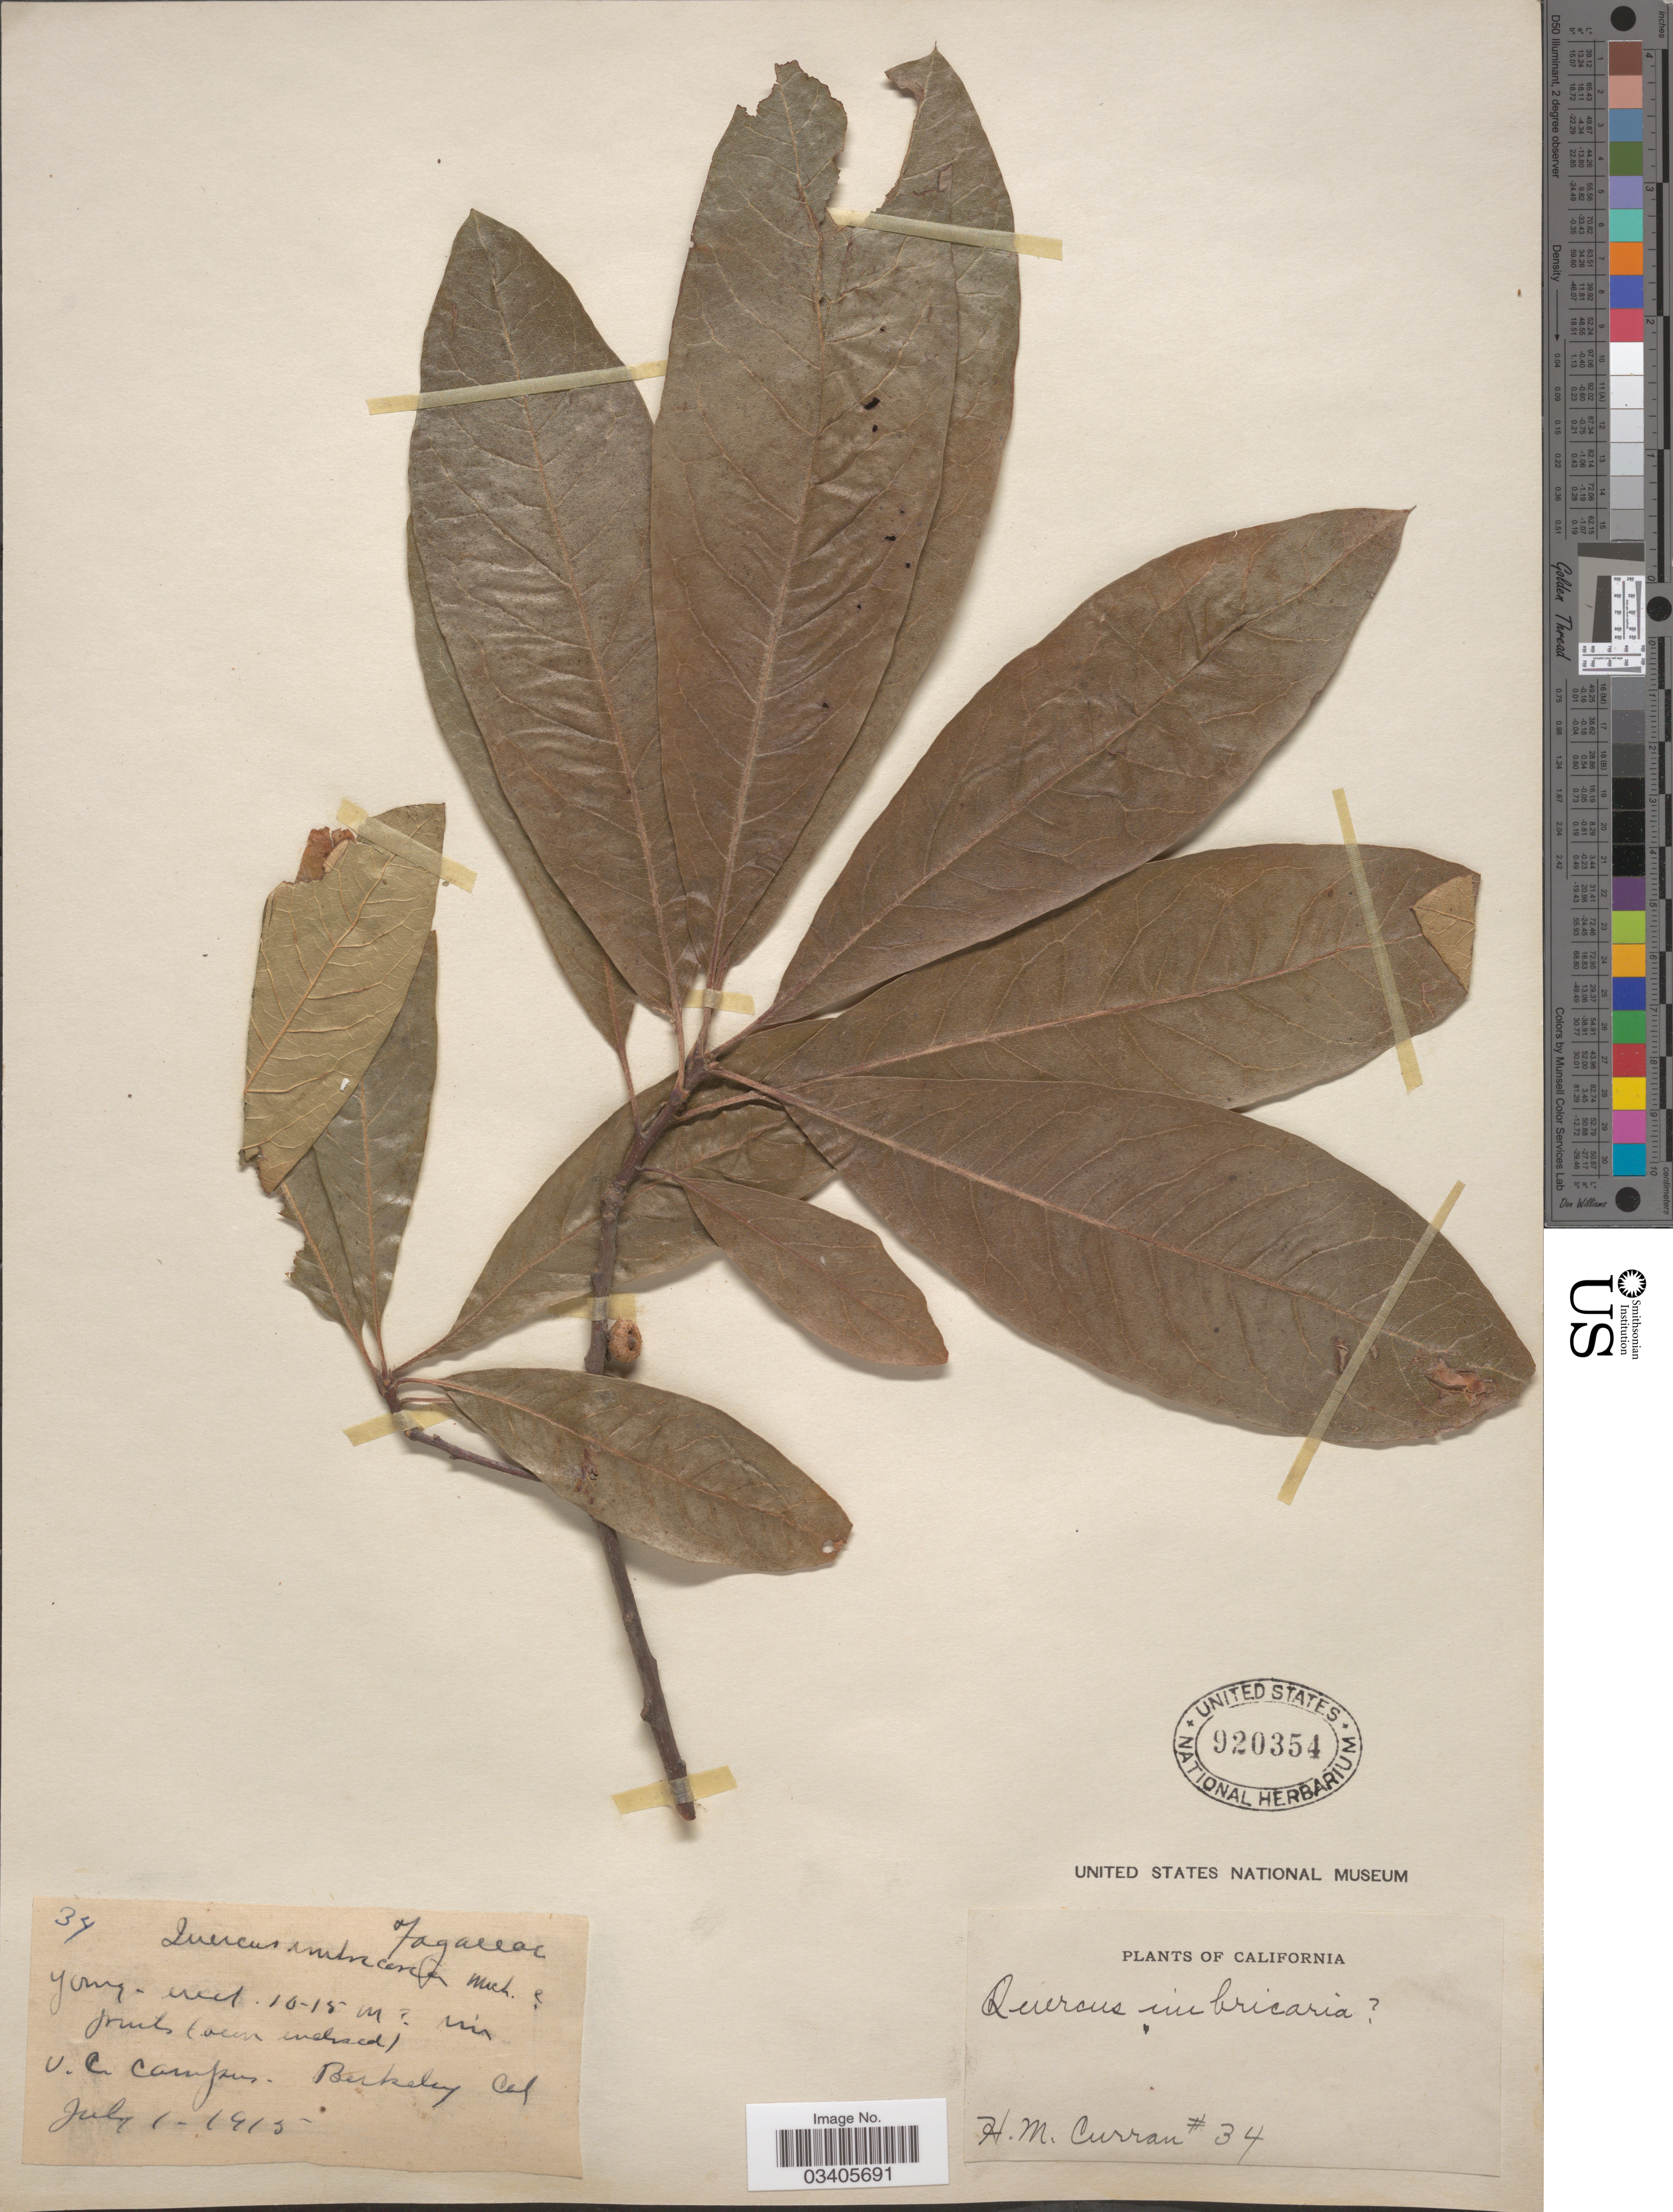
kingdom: Plantae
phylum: Tracheophyta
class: Magnoliopsida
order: Fagales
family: Fagaceae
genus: Quercus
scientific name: Quercus imbricaria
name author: Michx.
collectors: H. M. Curran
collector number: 34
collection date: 1915-07-01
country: United States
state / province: California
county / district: Alameda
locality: V. C. Campus. Berkeley.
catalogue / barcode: US 920354